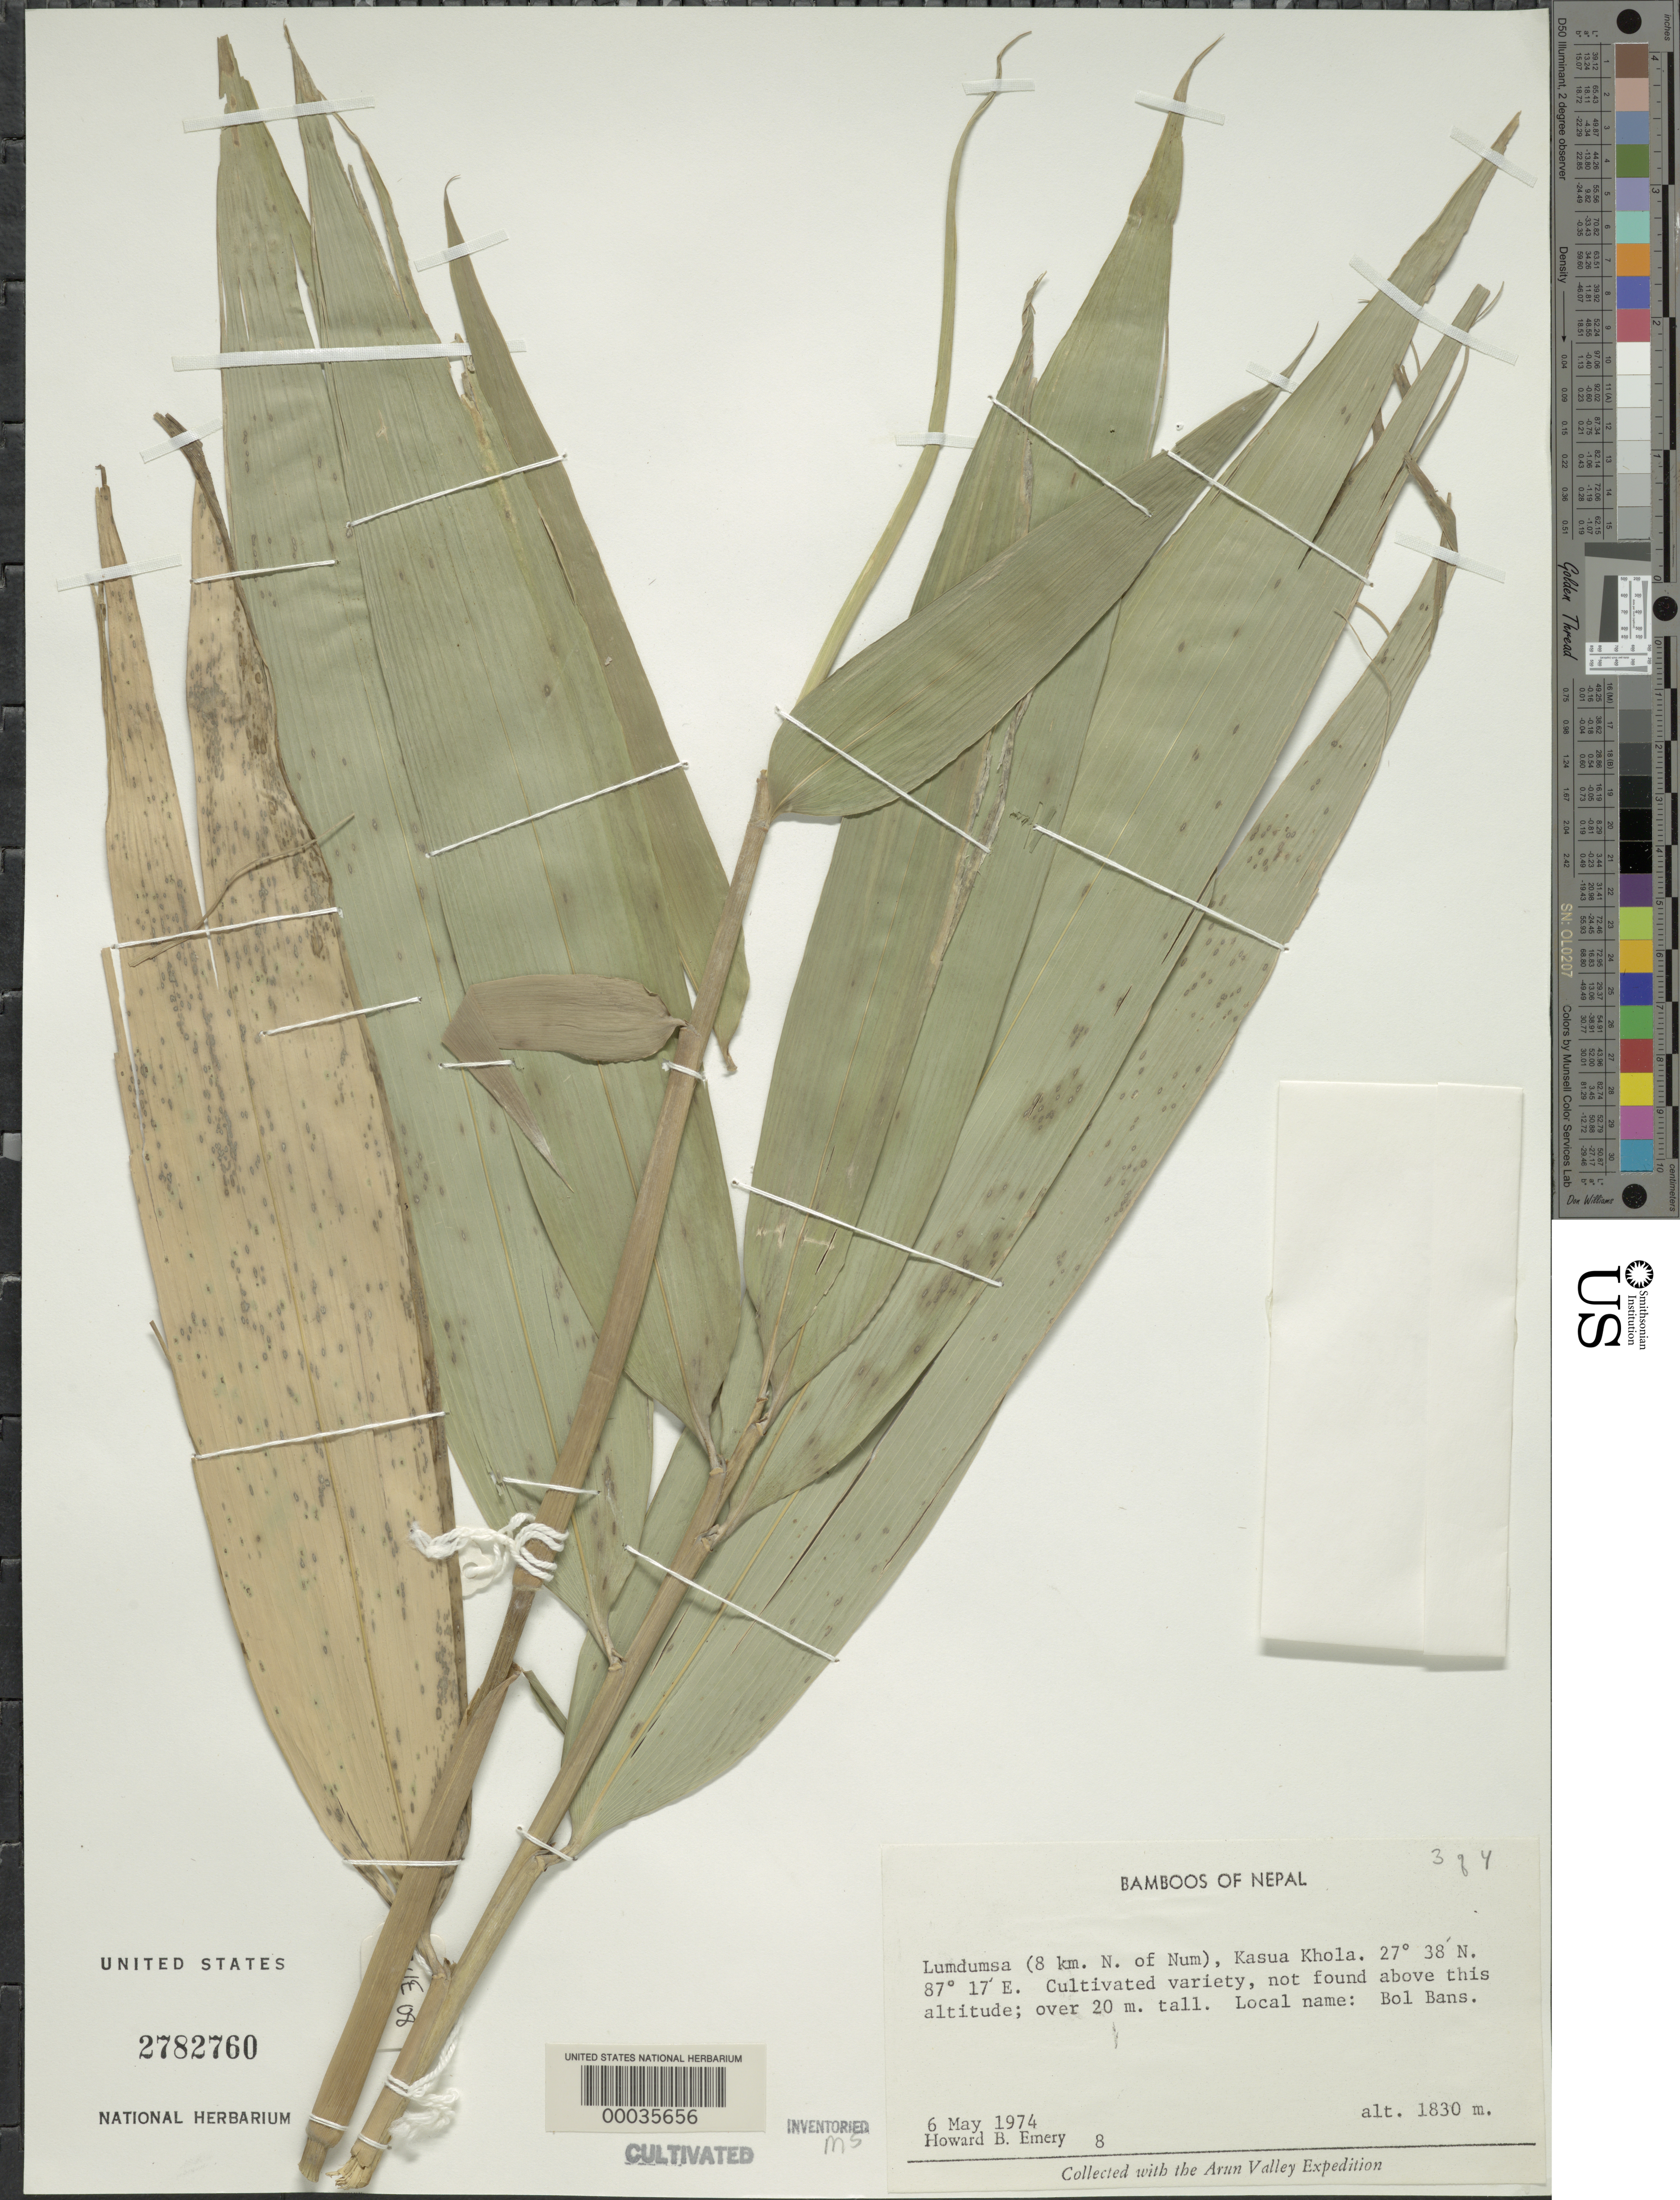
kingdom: Plantae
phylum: Tracheophyta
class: Liliopsida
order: Poales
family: Poaceae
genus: Dendrocalamus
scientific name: Dendrocalamus sp.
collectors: H. B. Emery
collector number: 8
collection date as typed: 06 May 1974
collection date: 1974-05-06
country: Nepal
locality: Lumdumsa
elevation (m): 1830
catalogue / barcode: US 2782760